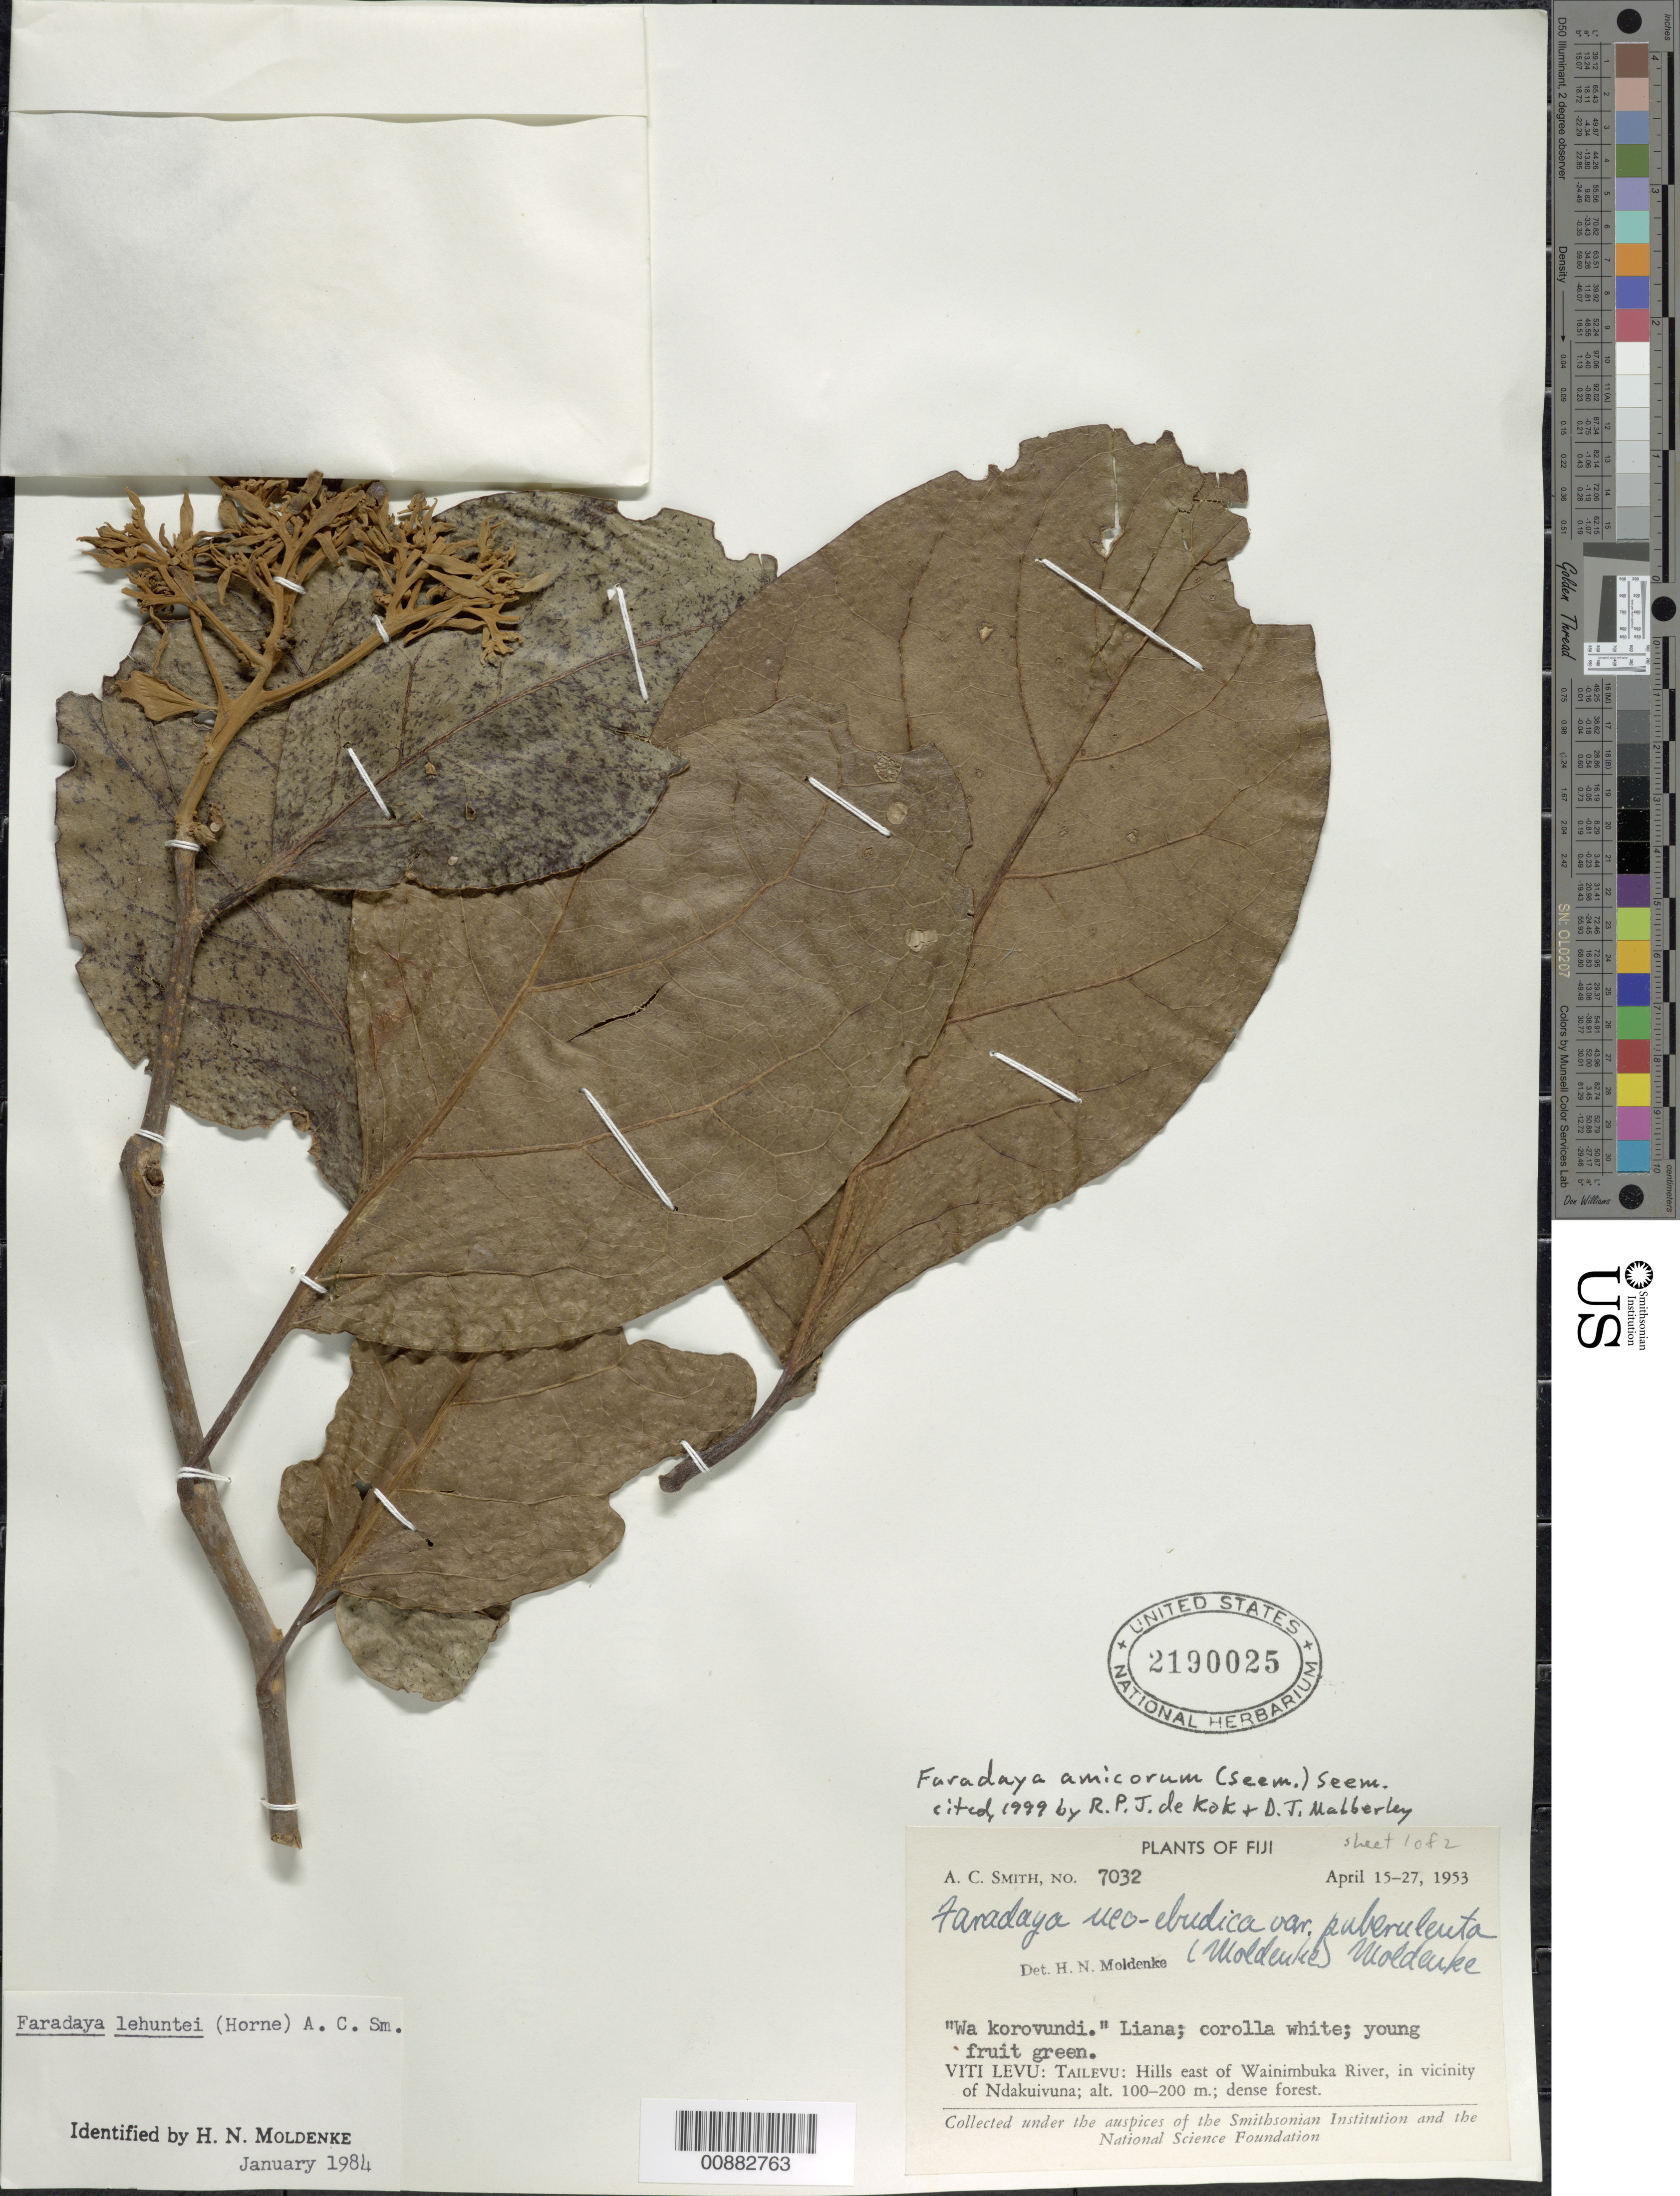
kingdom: Plantae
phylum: Tracheophyta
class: Magnoliopsida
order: Lamiales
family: Lamiaceae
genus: Faradaya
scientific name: Faradaya amicorum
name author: (Seem.) Seem.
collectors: C. A. Smith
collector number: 7032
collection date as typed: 15 Apr 1953 to 27 Apr 1953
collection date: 1953-04-15/1953-04-27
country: Fiji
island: Viti Levu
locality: Tailvevu, hills E of Wainimbuka River, in vicinity of Ndakuivuna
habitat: Dense forest.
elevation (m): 100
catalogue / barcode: US 2190025